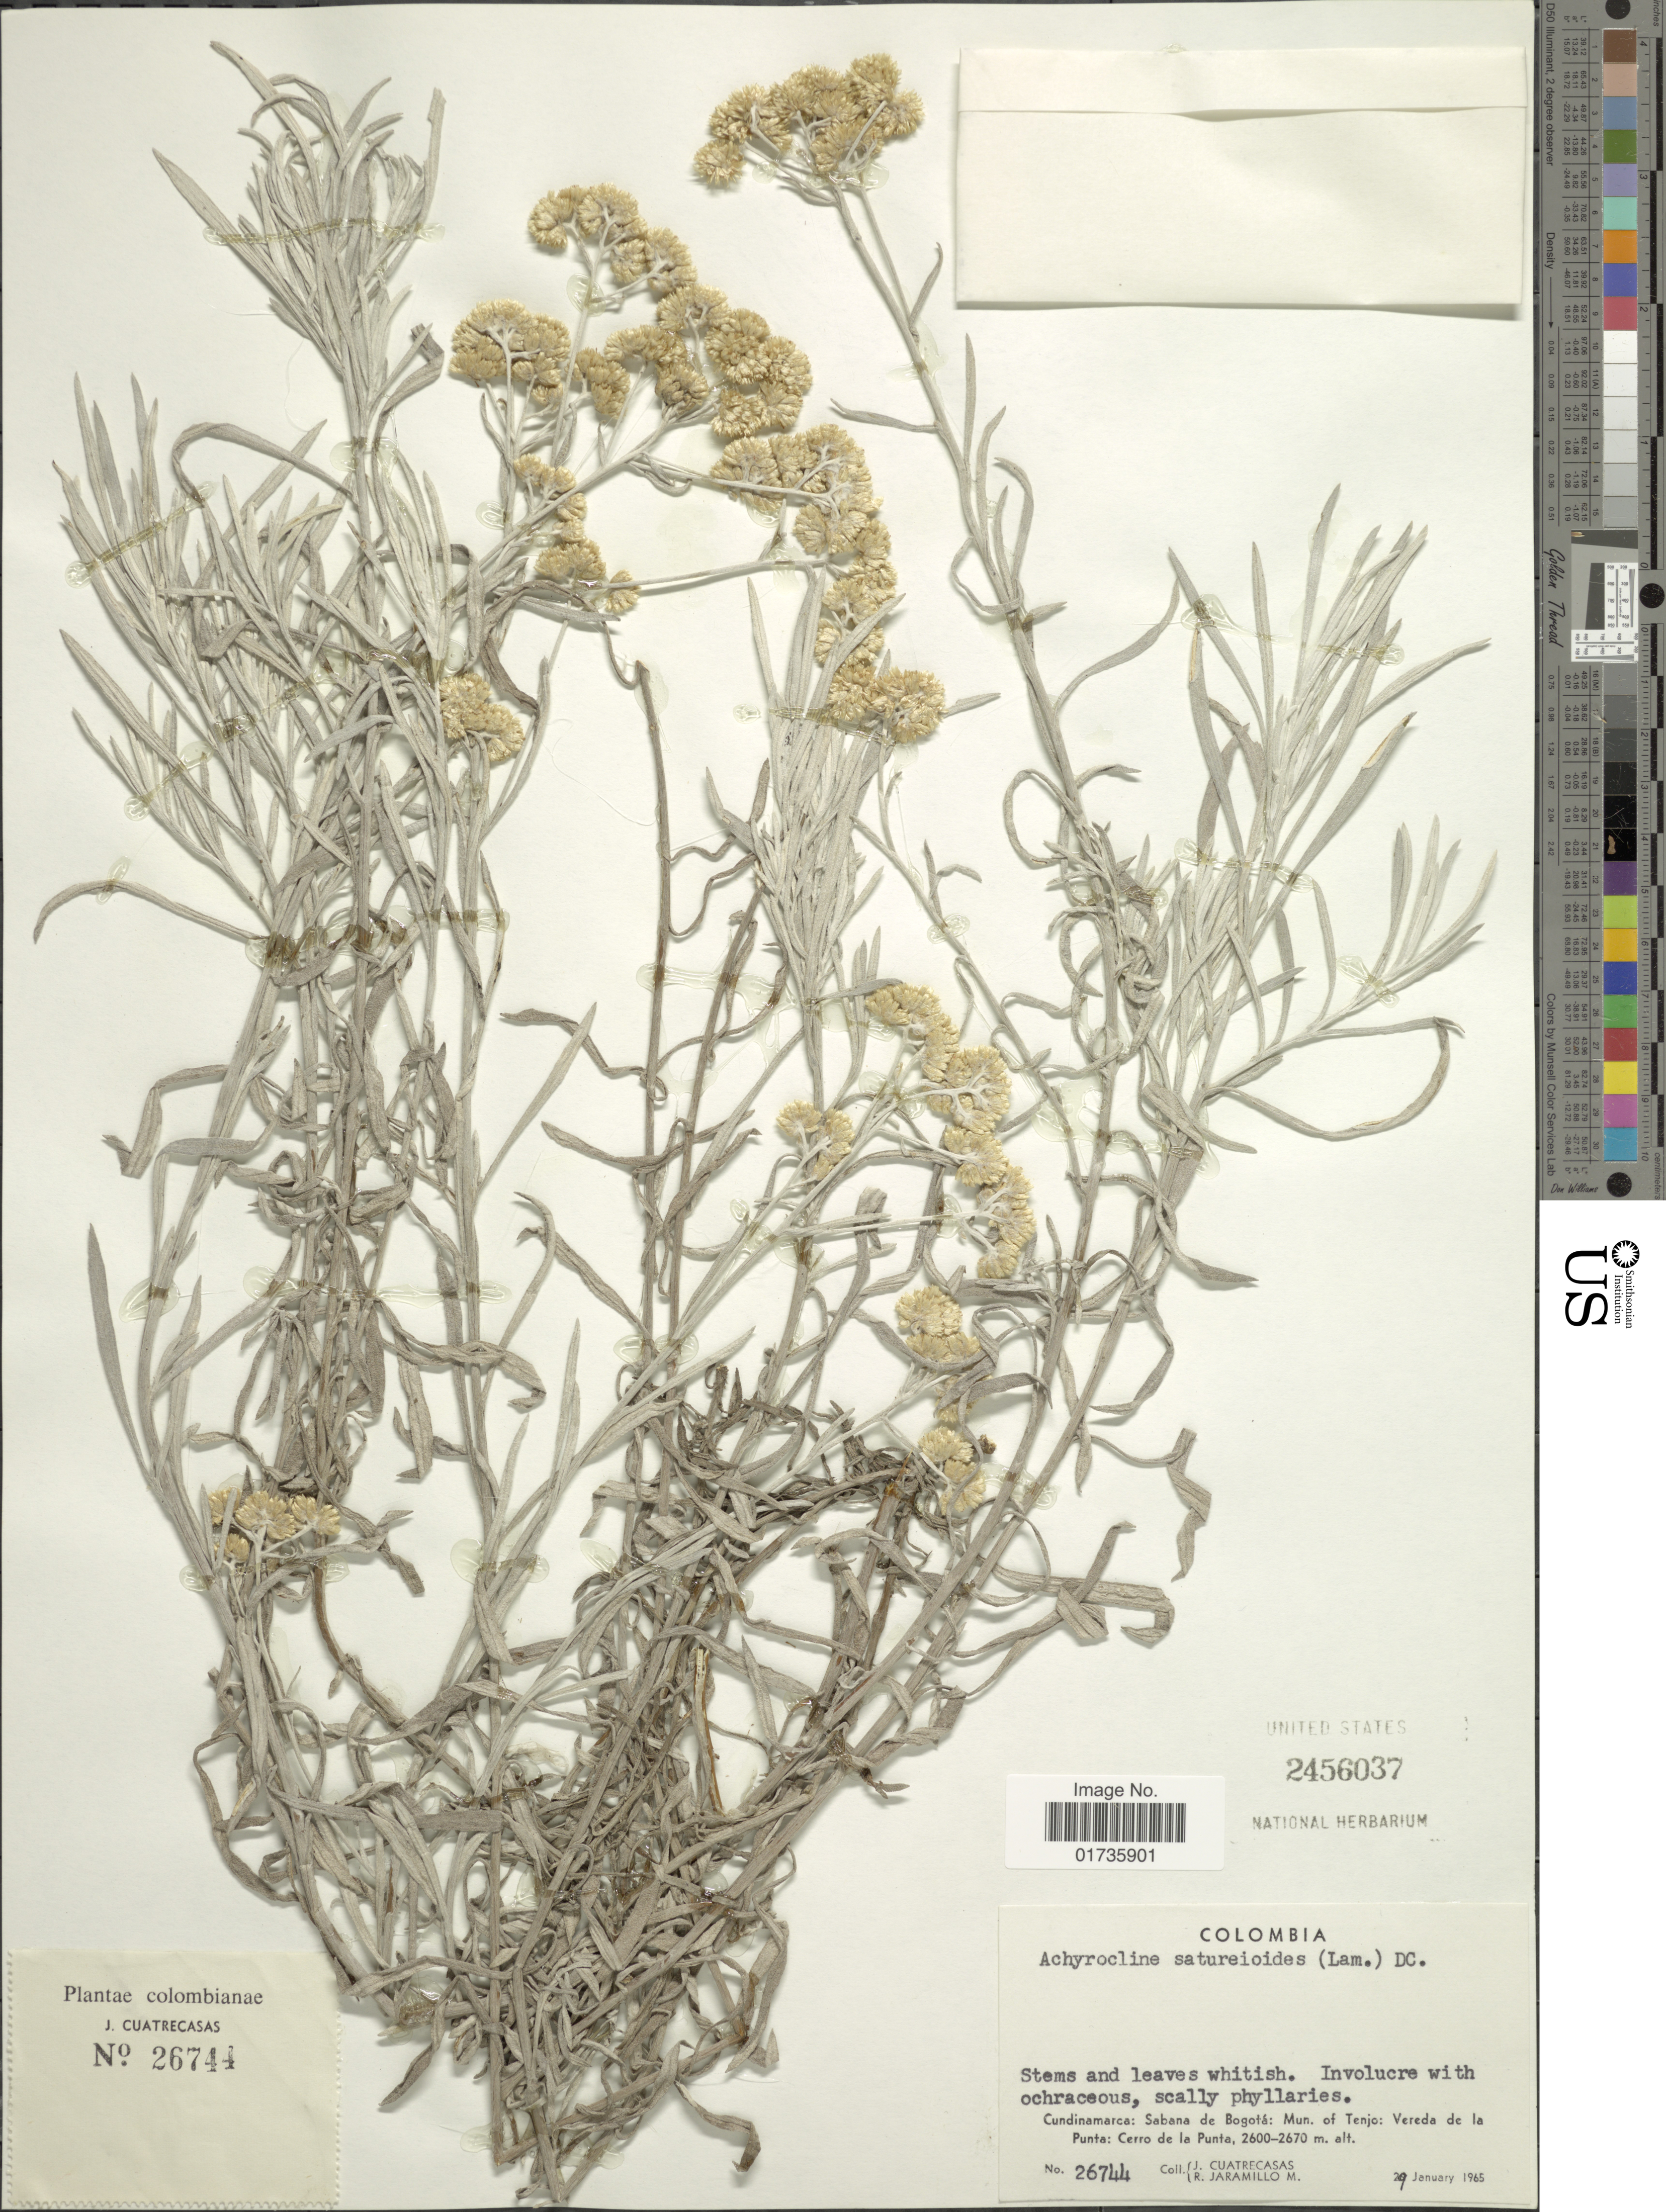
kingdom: Plantae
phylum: Tracheophyta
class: Magnoliopsida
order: Asterales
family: Asteraceae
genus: Achyrocline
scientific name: Achyrocline satureioides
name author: (Lam.) DC.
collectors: J. Cuatrecasas & R. Jaramillo M.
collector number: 26744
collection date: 1965-01-29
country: Colombia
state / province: Cundinamarca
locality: Sabana de Bogotá: Mun. of Tenjo: Vereda de la Punta: Cerro de la Punta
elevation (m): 2600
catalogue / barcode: US 2456037